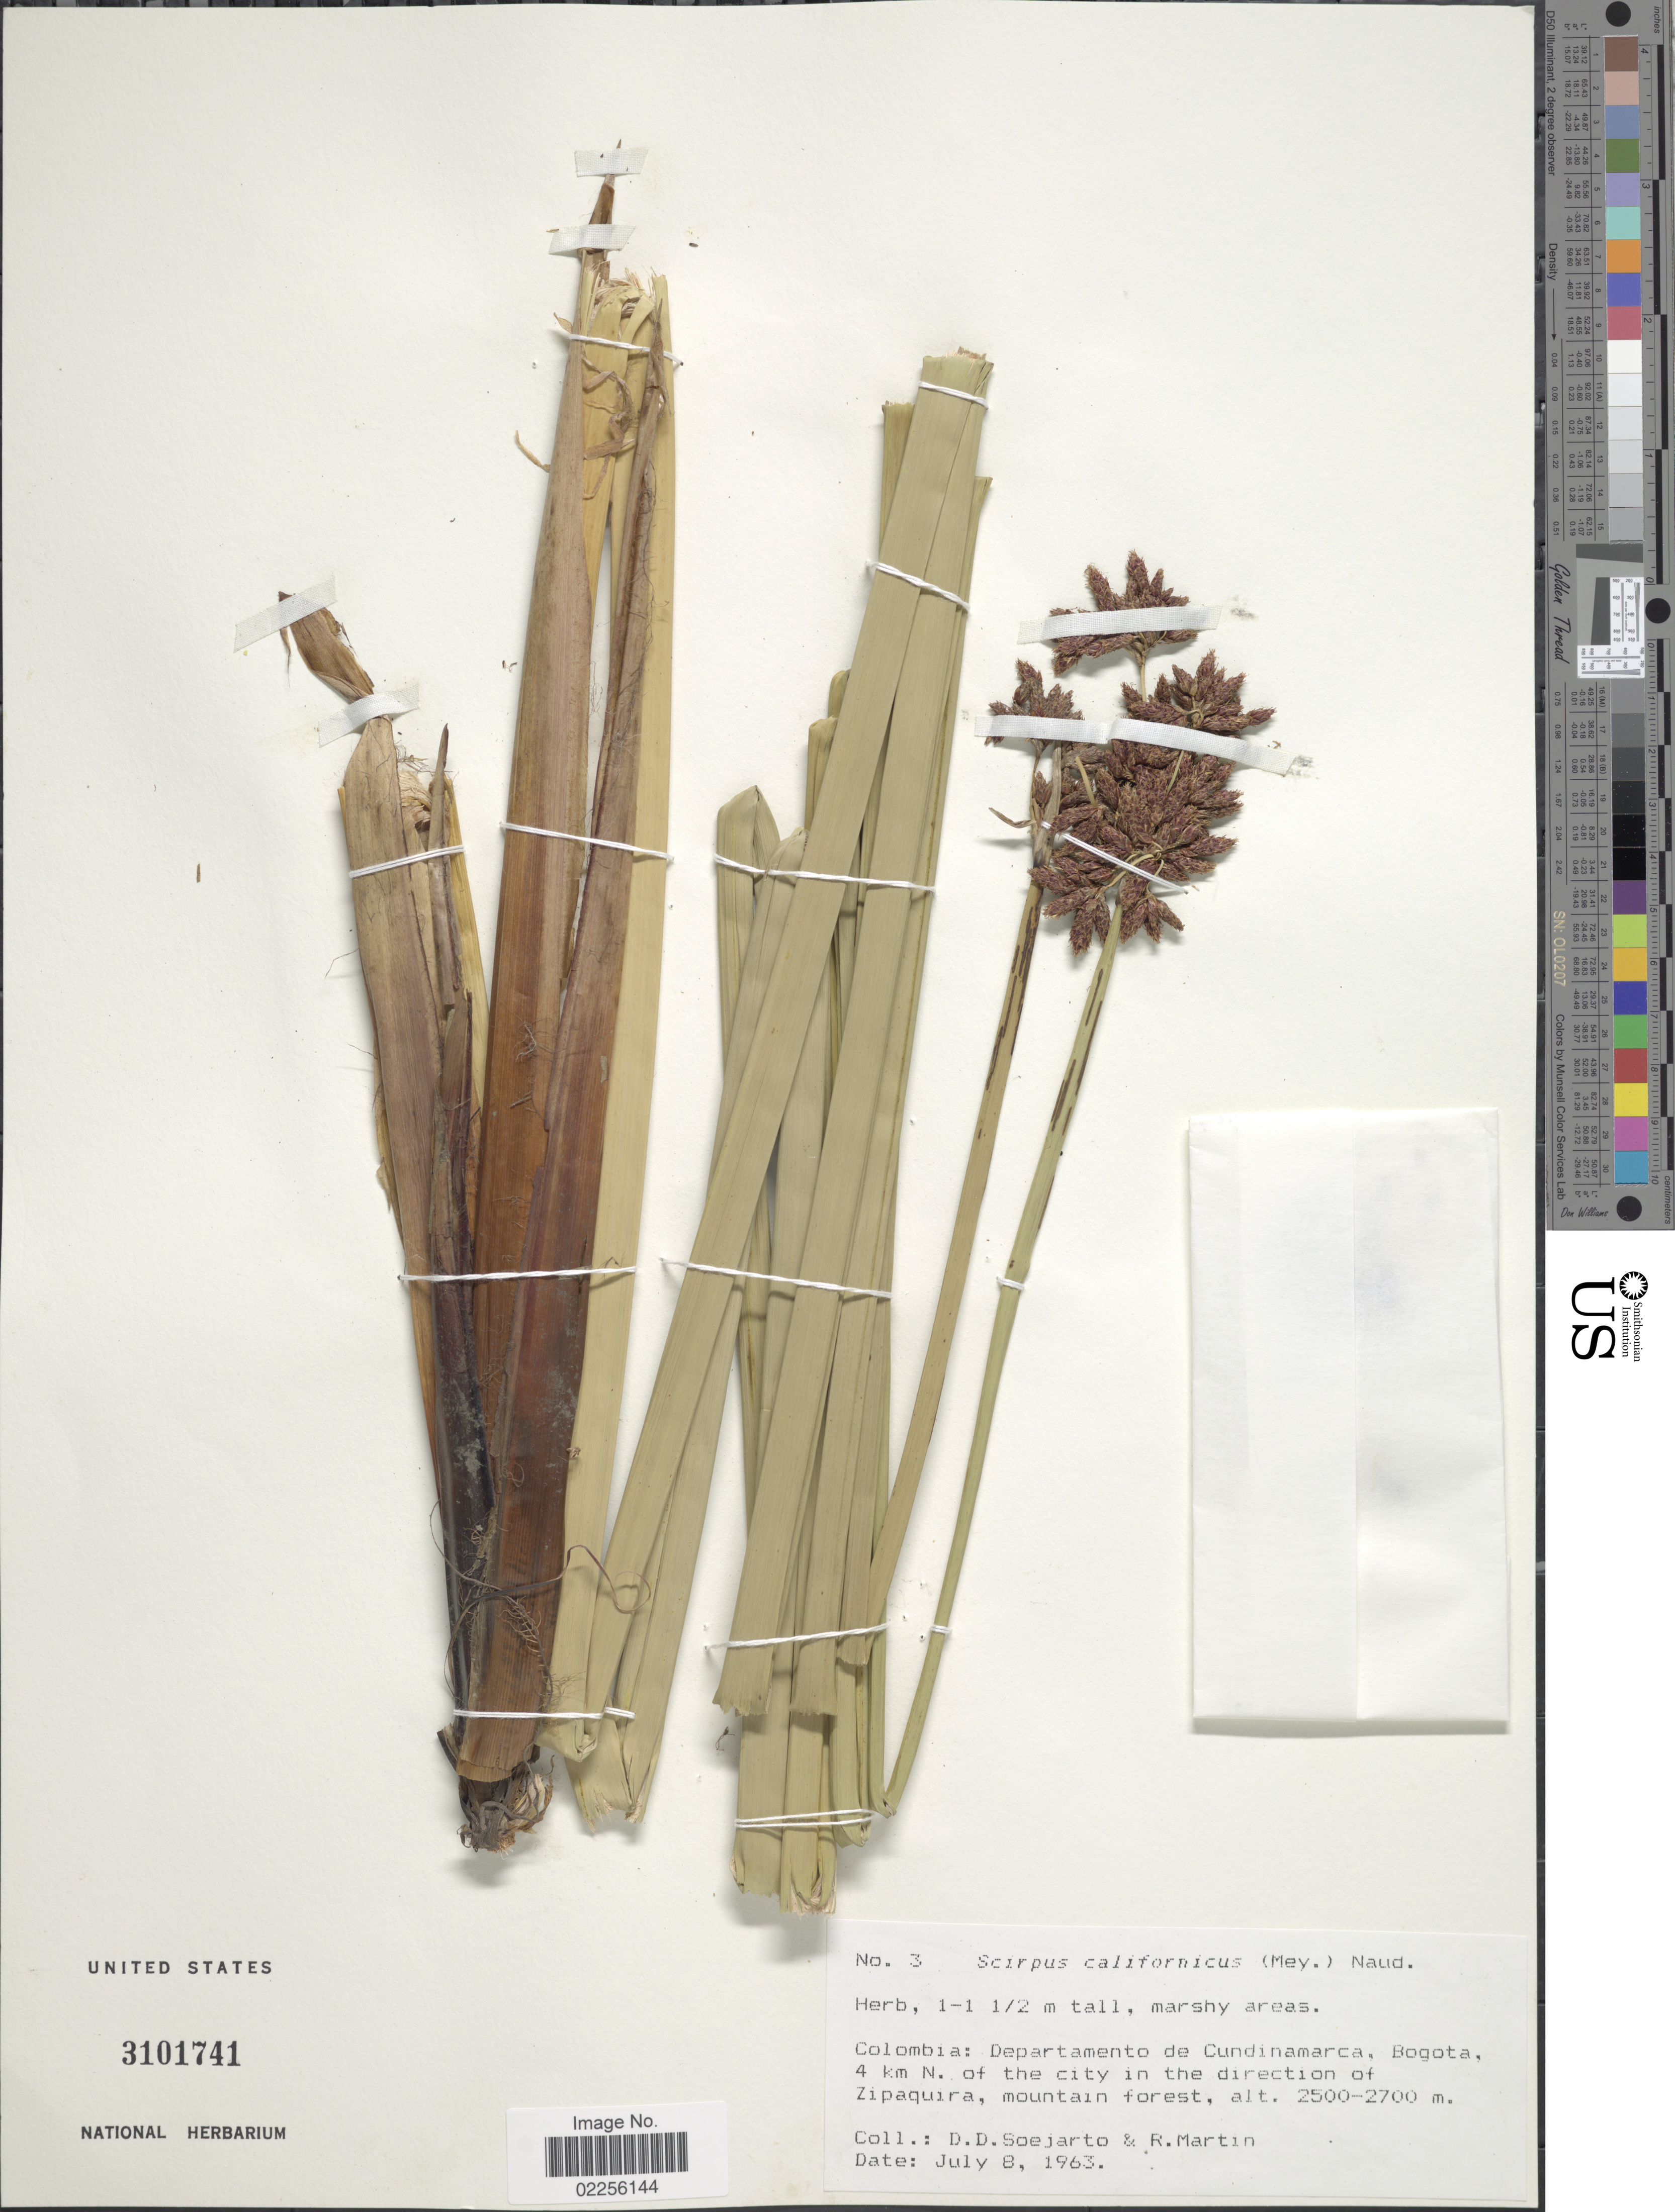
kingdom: Plantae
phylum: Tracheophyta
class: Liliopsida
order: Poales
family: Cyperaceae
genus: Schoenoplectus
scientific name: Schoenoplectus californicus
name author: (C.A. Mey.) Soják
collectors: R. Martin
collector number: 3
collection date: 1963-07-08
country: Colombia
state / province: Cundinamarca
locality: Departamento de Cundinamarca, Bogota, 4 km N of the city in the direction of Zipaquira, mountain forest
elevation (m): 2500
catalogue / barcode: US 3101741